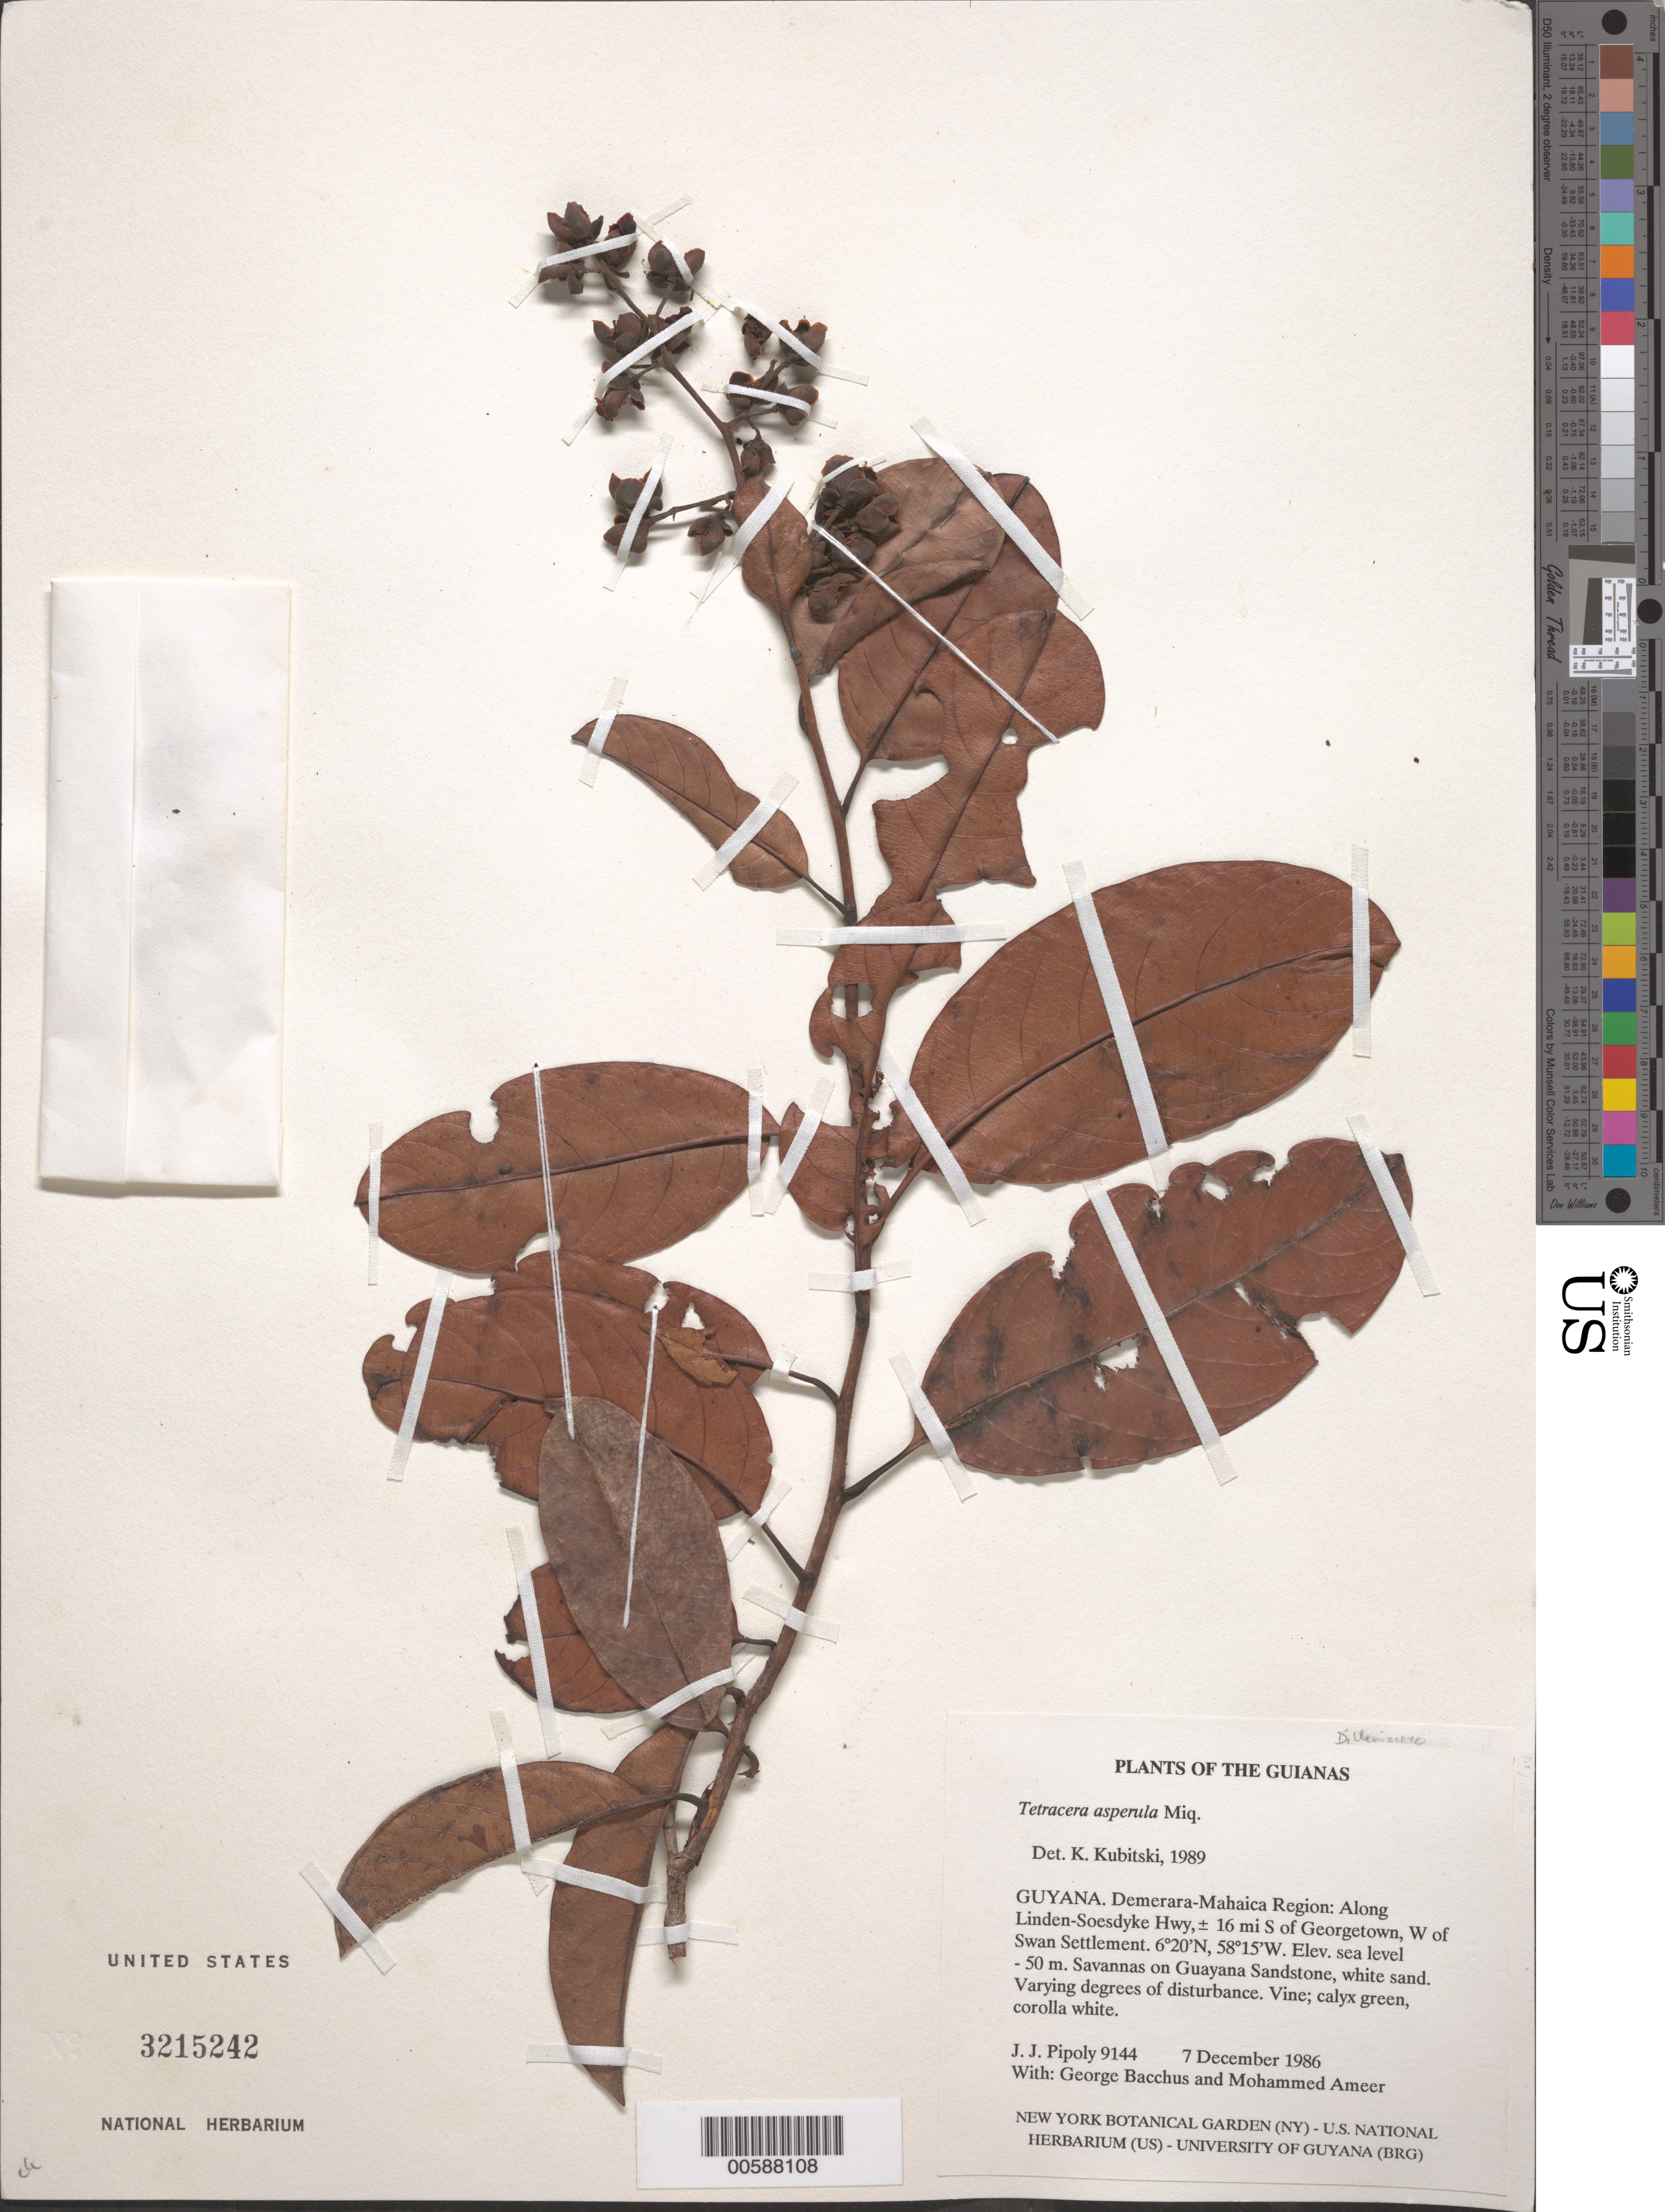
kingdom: Plantae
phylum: Tracheophyta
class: Magnoliopsida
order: Dilleniales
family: Dilleniaceae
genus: Tetracera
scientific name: Tetracera asperula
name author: Miq.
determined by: Kubitzki, K.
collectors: J. J. Pipoly, G. Bacchus & M. Ameer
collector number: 9144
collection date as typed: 7 December 1986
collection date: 1986-12-07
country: Guyana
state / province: Demerara-Mahaica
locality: Along Linden-Soesdyke Hwy,± 16 mi S of Georgetown, W of Swan Settlement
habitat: Savannas on Guayana Sandstone, white sand. Varying degrees of disturbance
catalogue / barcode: US 3215242